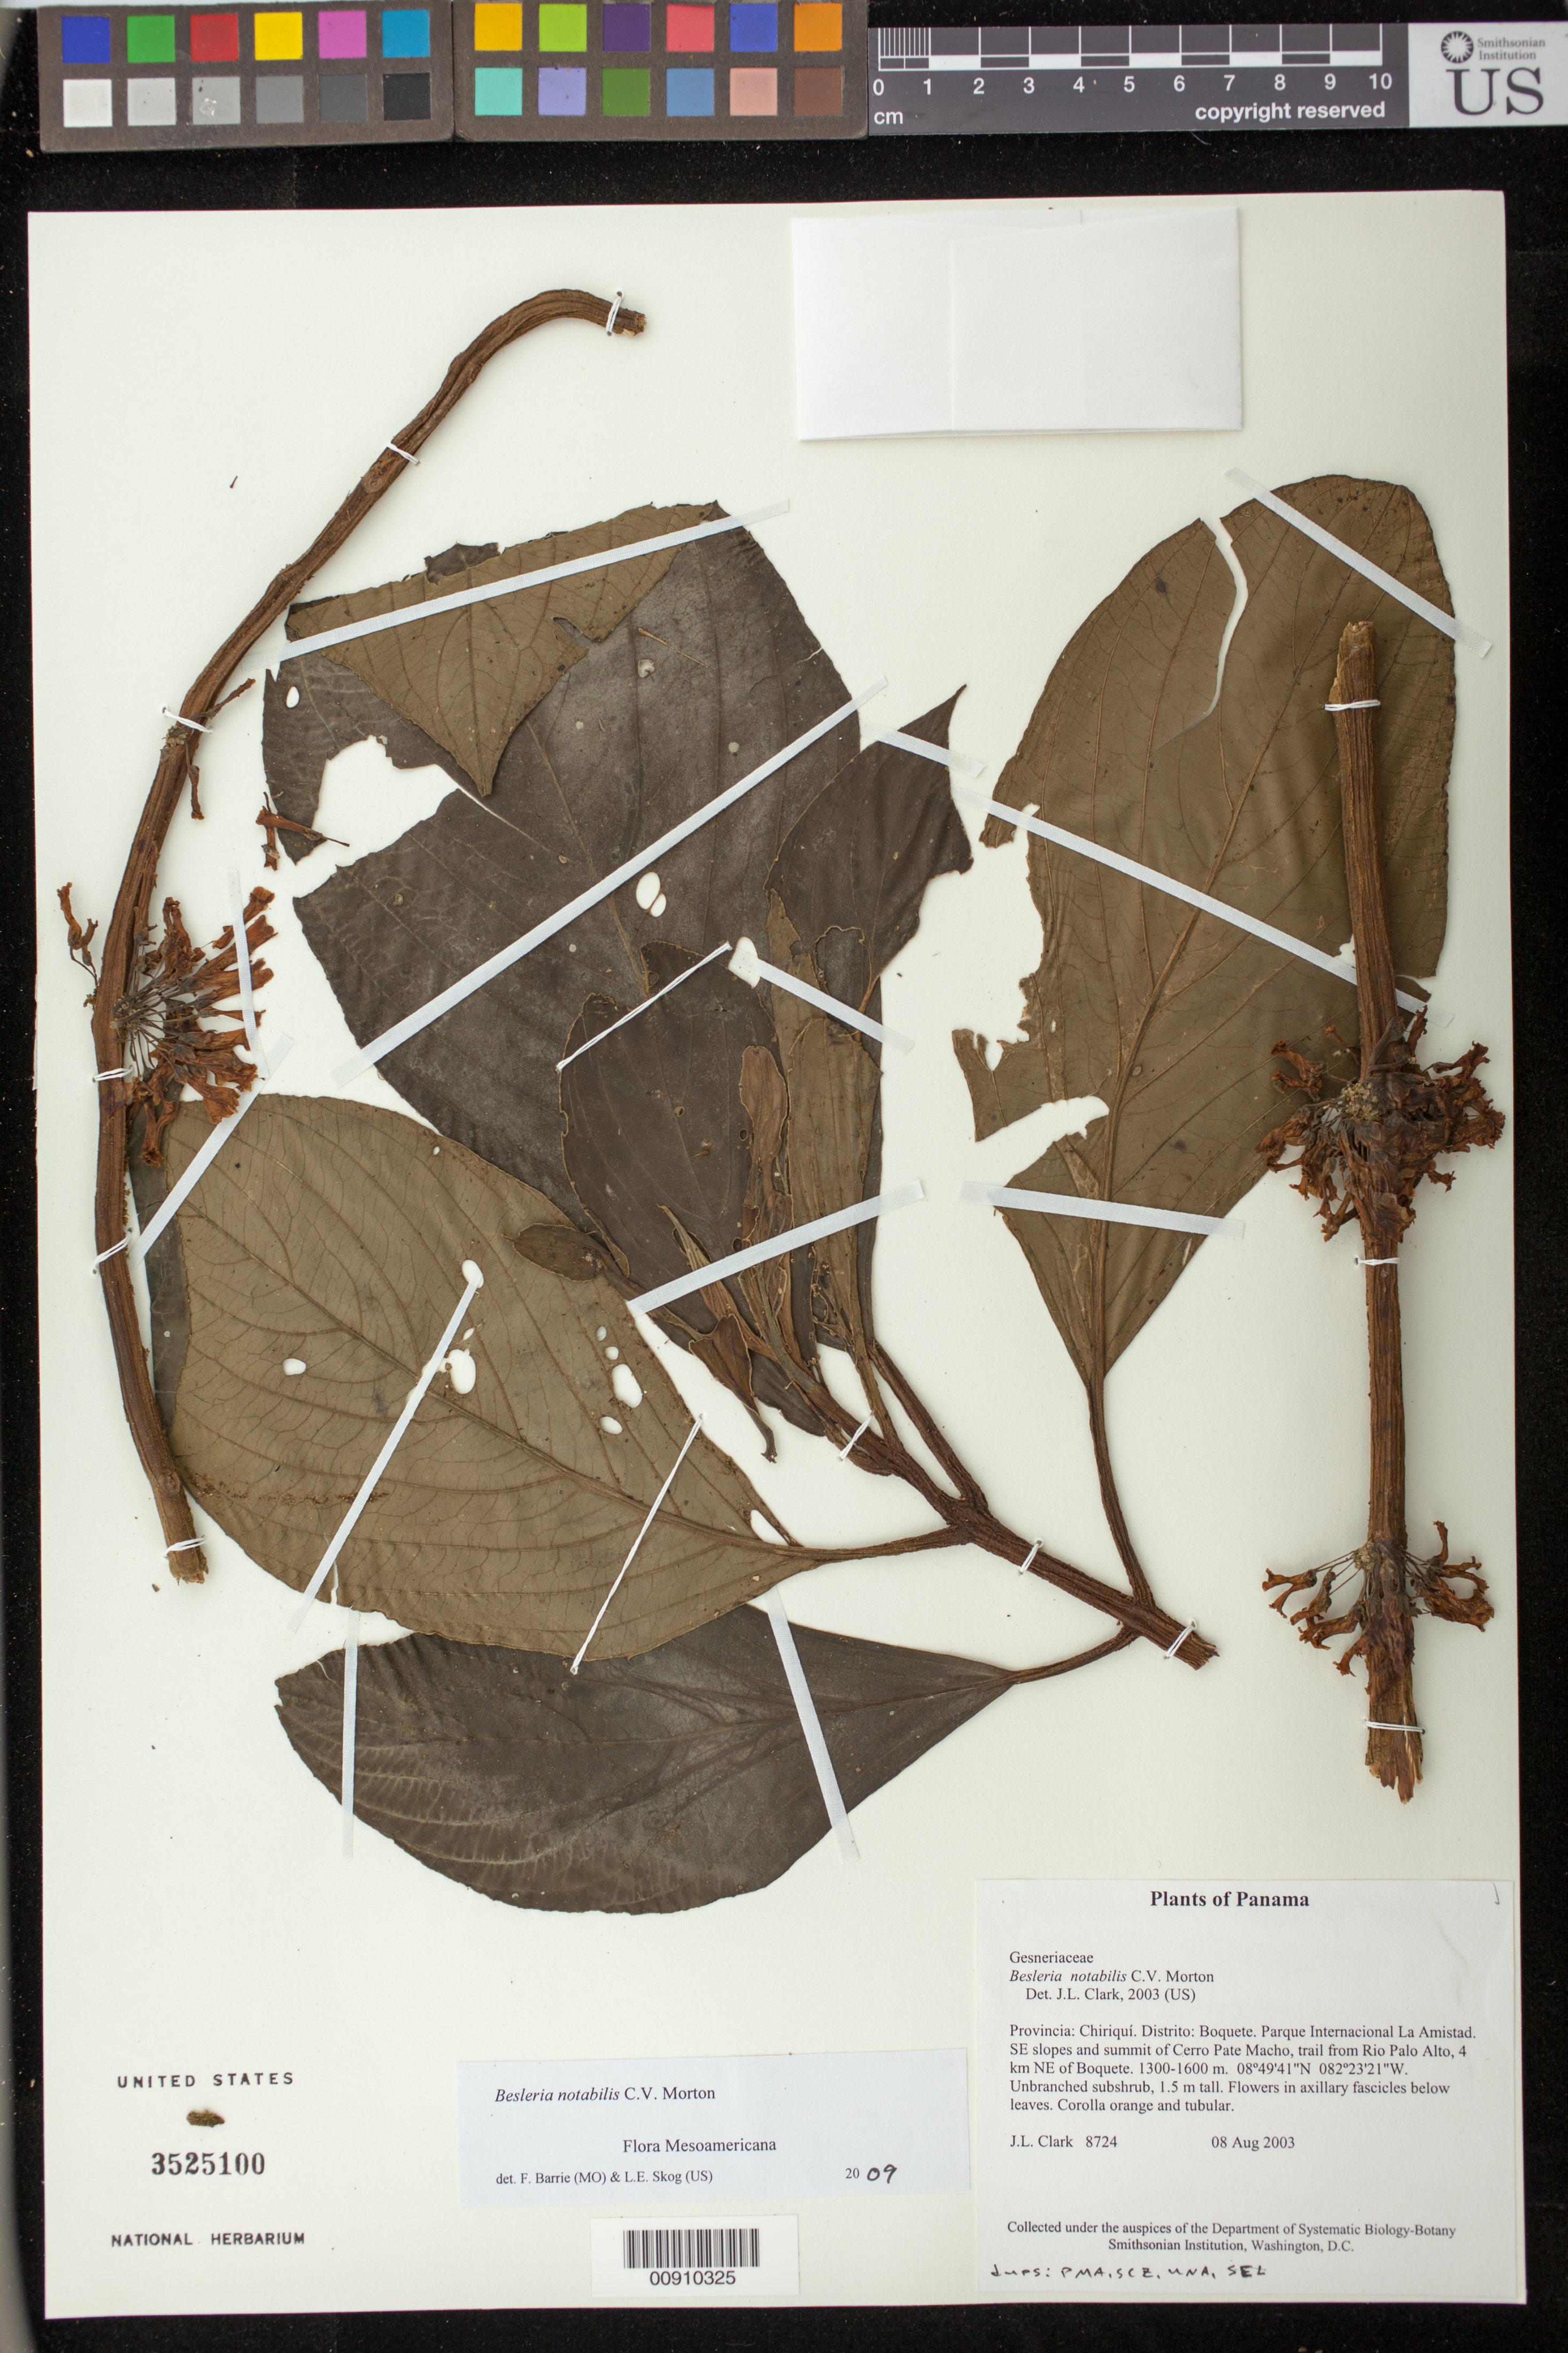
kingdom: Plantae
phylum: Tracheophyta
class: Magnoliopsida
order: Lamiales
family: Gesneriaceae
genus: Besleria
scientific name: Besleria notabilis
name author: C.V. Morton in Standl.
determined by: Clark, J. L., (SEL), The Marie Selby Botanical Garden (UNITED STATES)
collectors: J. L. Clark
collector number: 8724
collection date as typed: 08 Aug 2003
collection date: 2003-08-08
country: Panama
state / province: Chiriquí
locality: Boquete. Parque Internacional La Amistad. SE slopes and summit of Cerro Pate Macho, trail from Rio Palo Alto, 4 km NE of Boquete.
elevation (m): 1300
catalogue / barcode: US 3525100